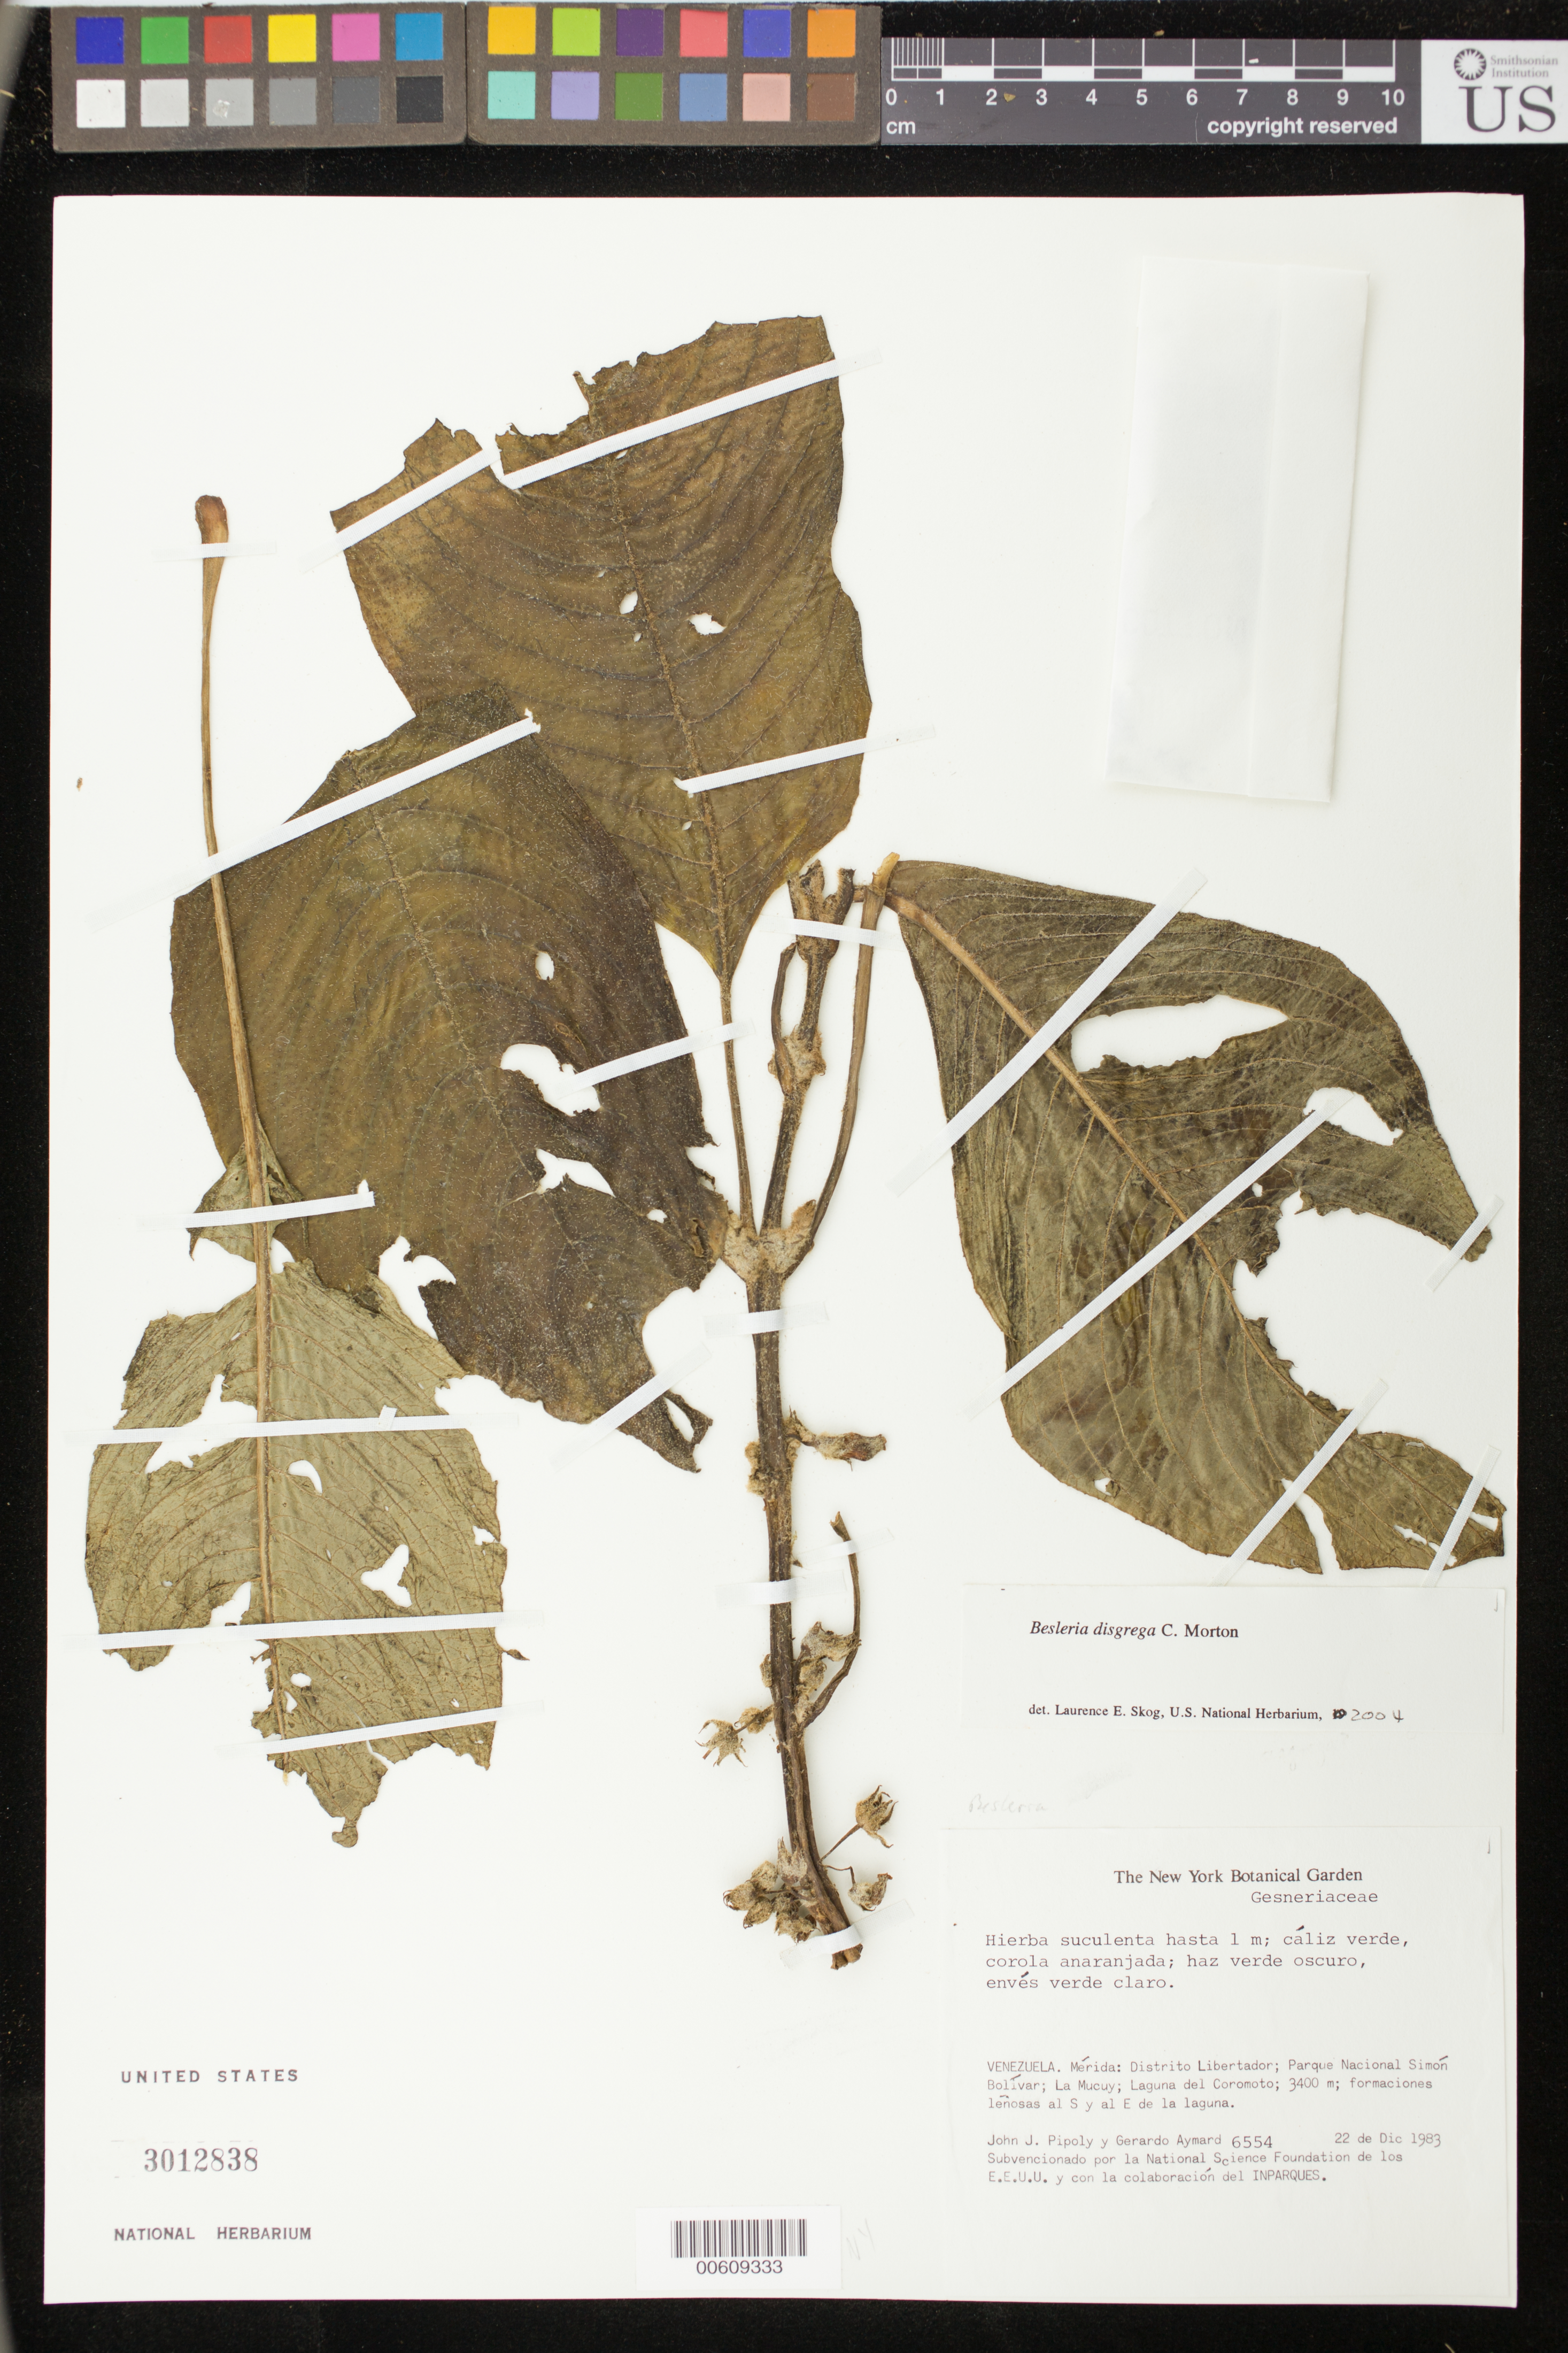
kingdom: Plantae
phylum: Tracheophyta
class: Magnoliopsida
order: Lamiales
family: Gesneriaceae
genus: Besleria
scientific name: Besleria disgrega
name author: C.V. Morton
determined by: Skog, Laurence E.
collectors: J. J. Pipoly & G. A. Aymard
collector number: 6554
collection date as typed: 22 Dec 1983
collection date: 1983-12-22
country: Venezuela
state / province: Mérida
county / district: Libertador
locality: Distrito Libertador; Parque Nacional Simón Bolívar; La Mucuy; Laguna del Coromoto; al S y al E de la laguna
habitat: Formaciones leñosas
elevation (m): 3400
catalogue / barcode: US 3012838